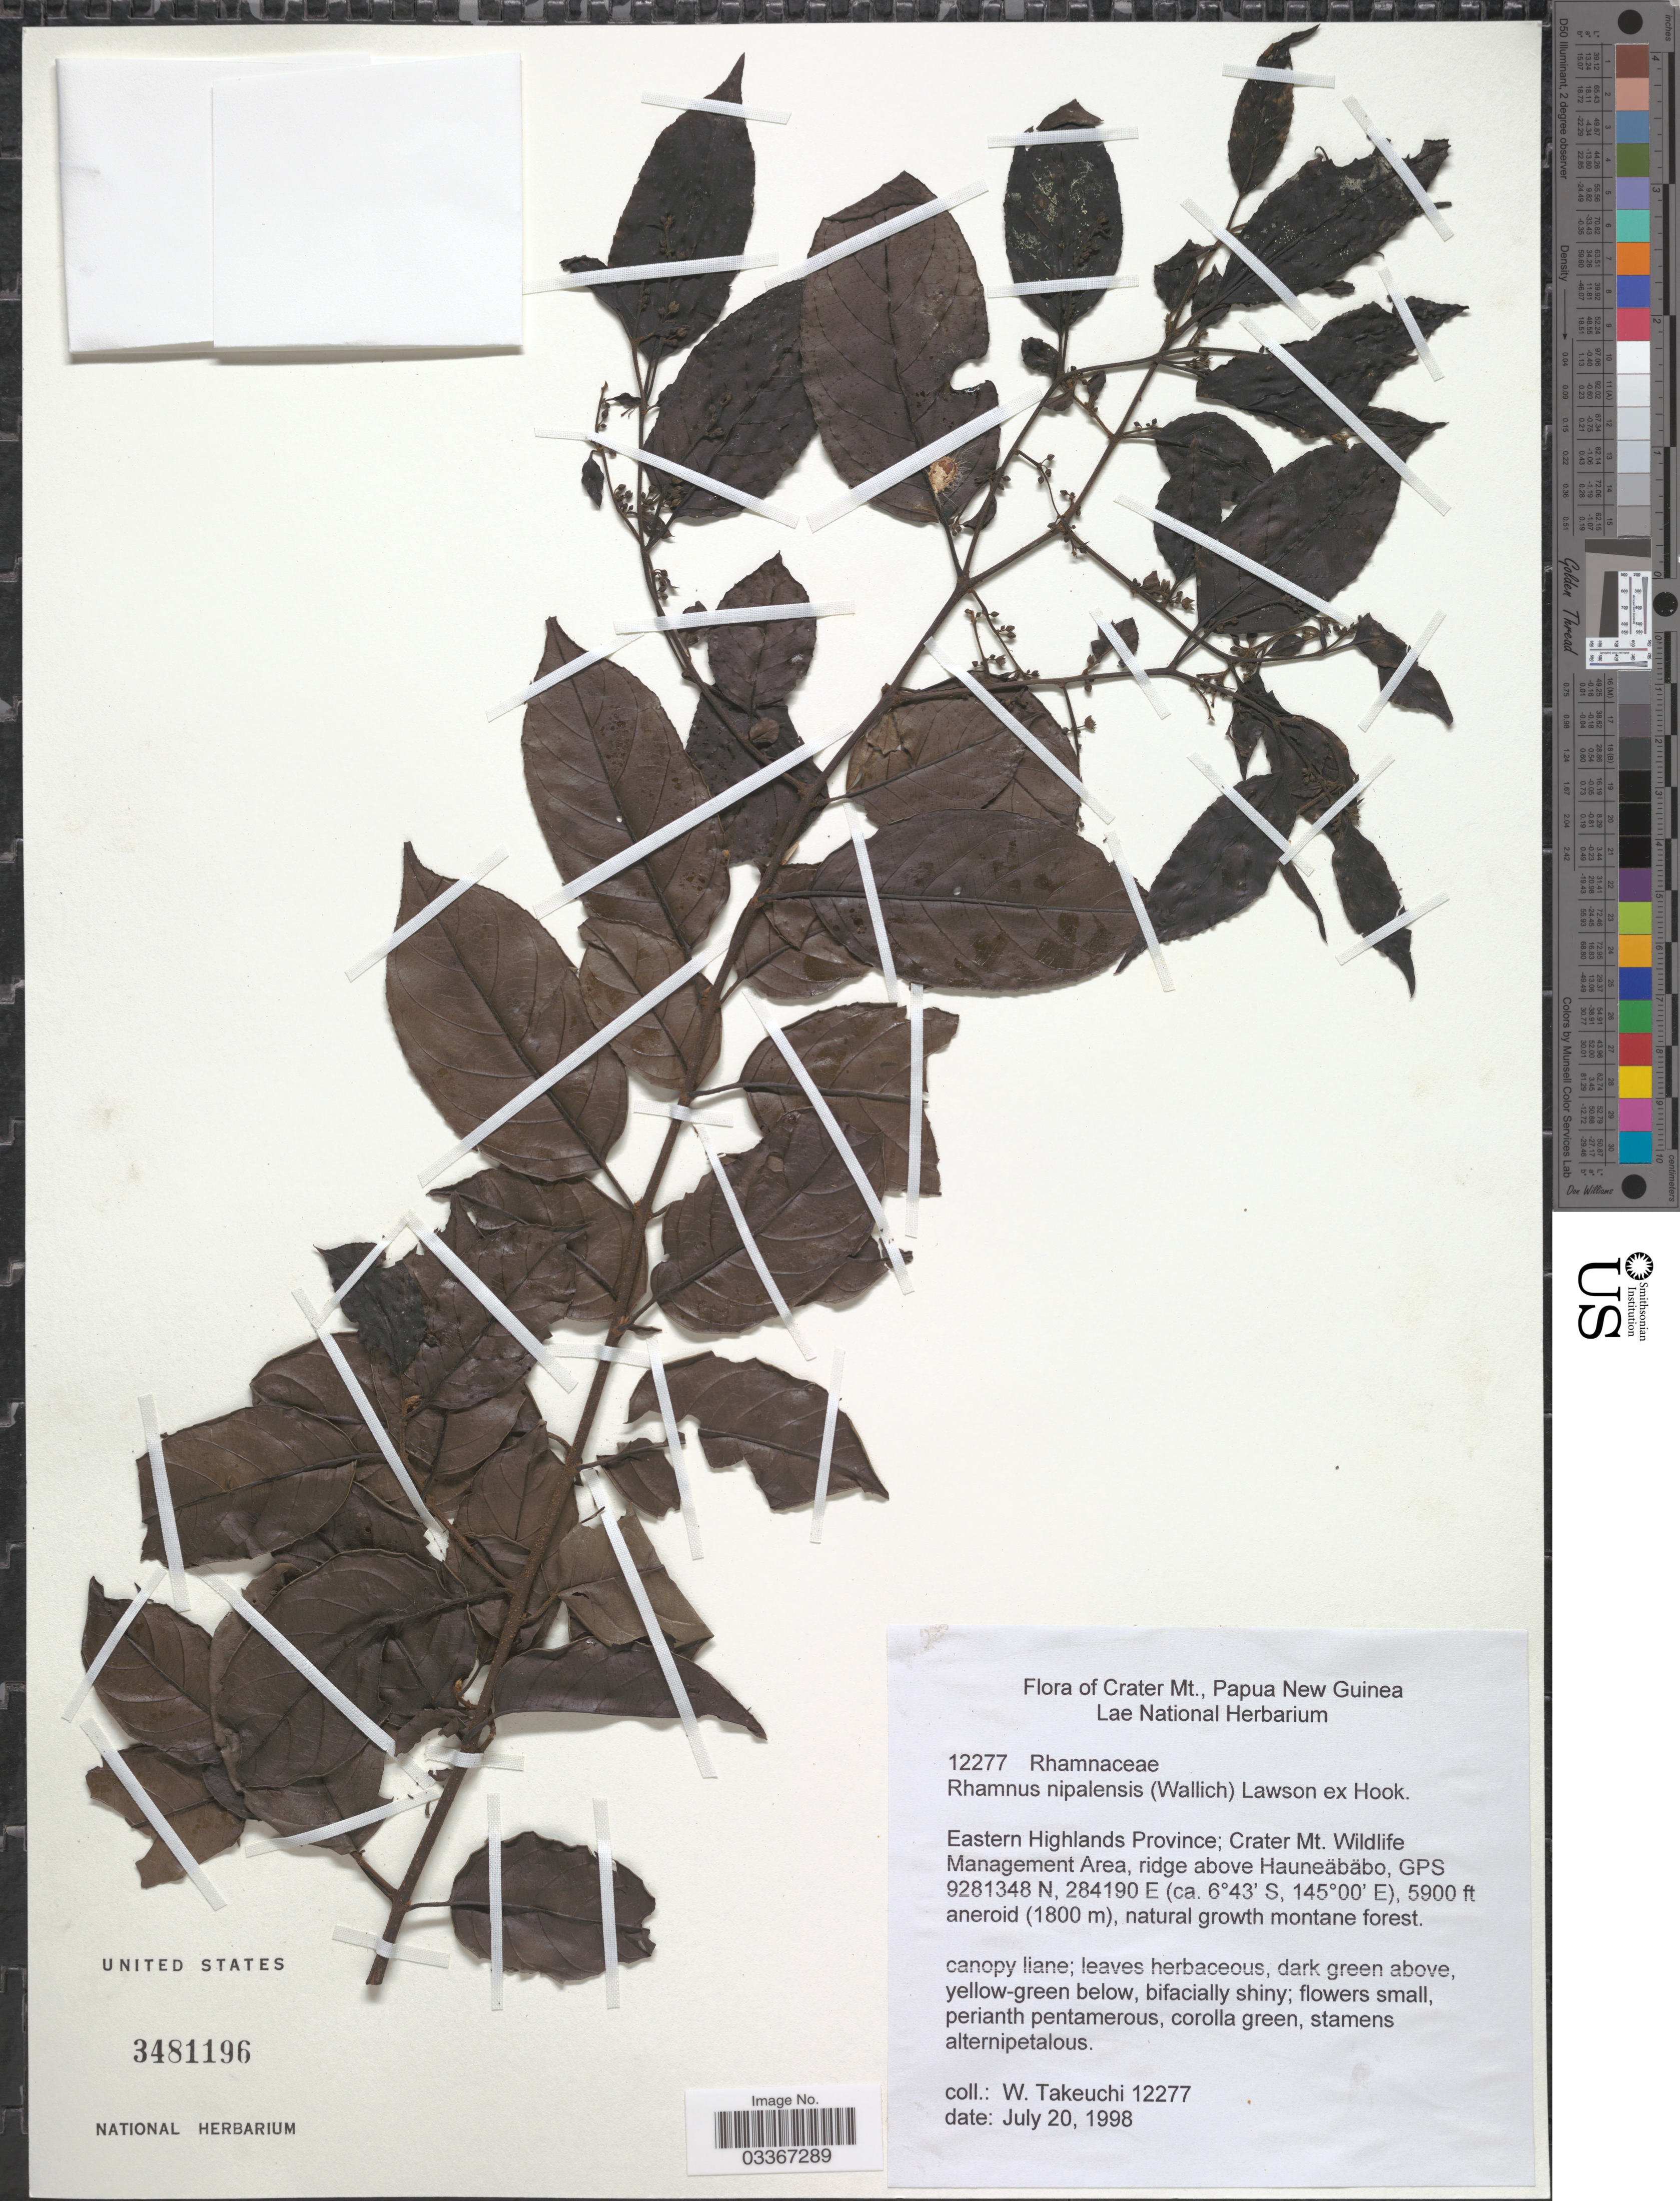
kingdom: Plantae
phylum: Tracheophyta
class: Magnoliopsida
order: Rosales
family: Rhamnaceae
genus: Rhamnus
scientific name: Rhamnus nepalensis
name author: (Wall.) M.A. Lawson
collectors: W. Takeuchi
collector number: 12277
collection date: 1998-07-20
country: Papua New Guinea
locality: Crater Mt. Eastern Highlands Province; Crater Mt. Wildlife Management Area, ridge above Hauneäbäbo ,GPS 9281348 N, 284190 E.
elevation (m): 1798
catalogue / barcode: US 3481196